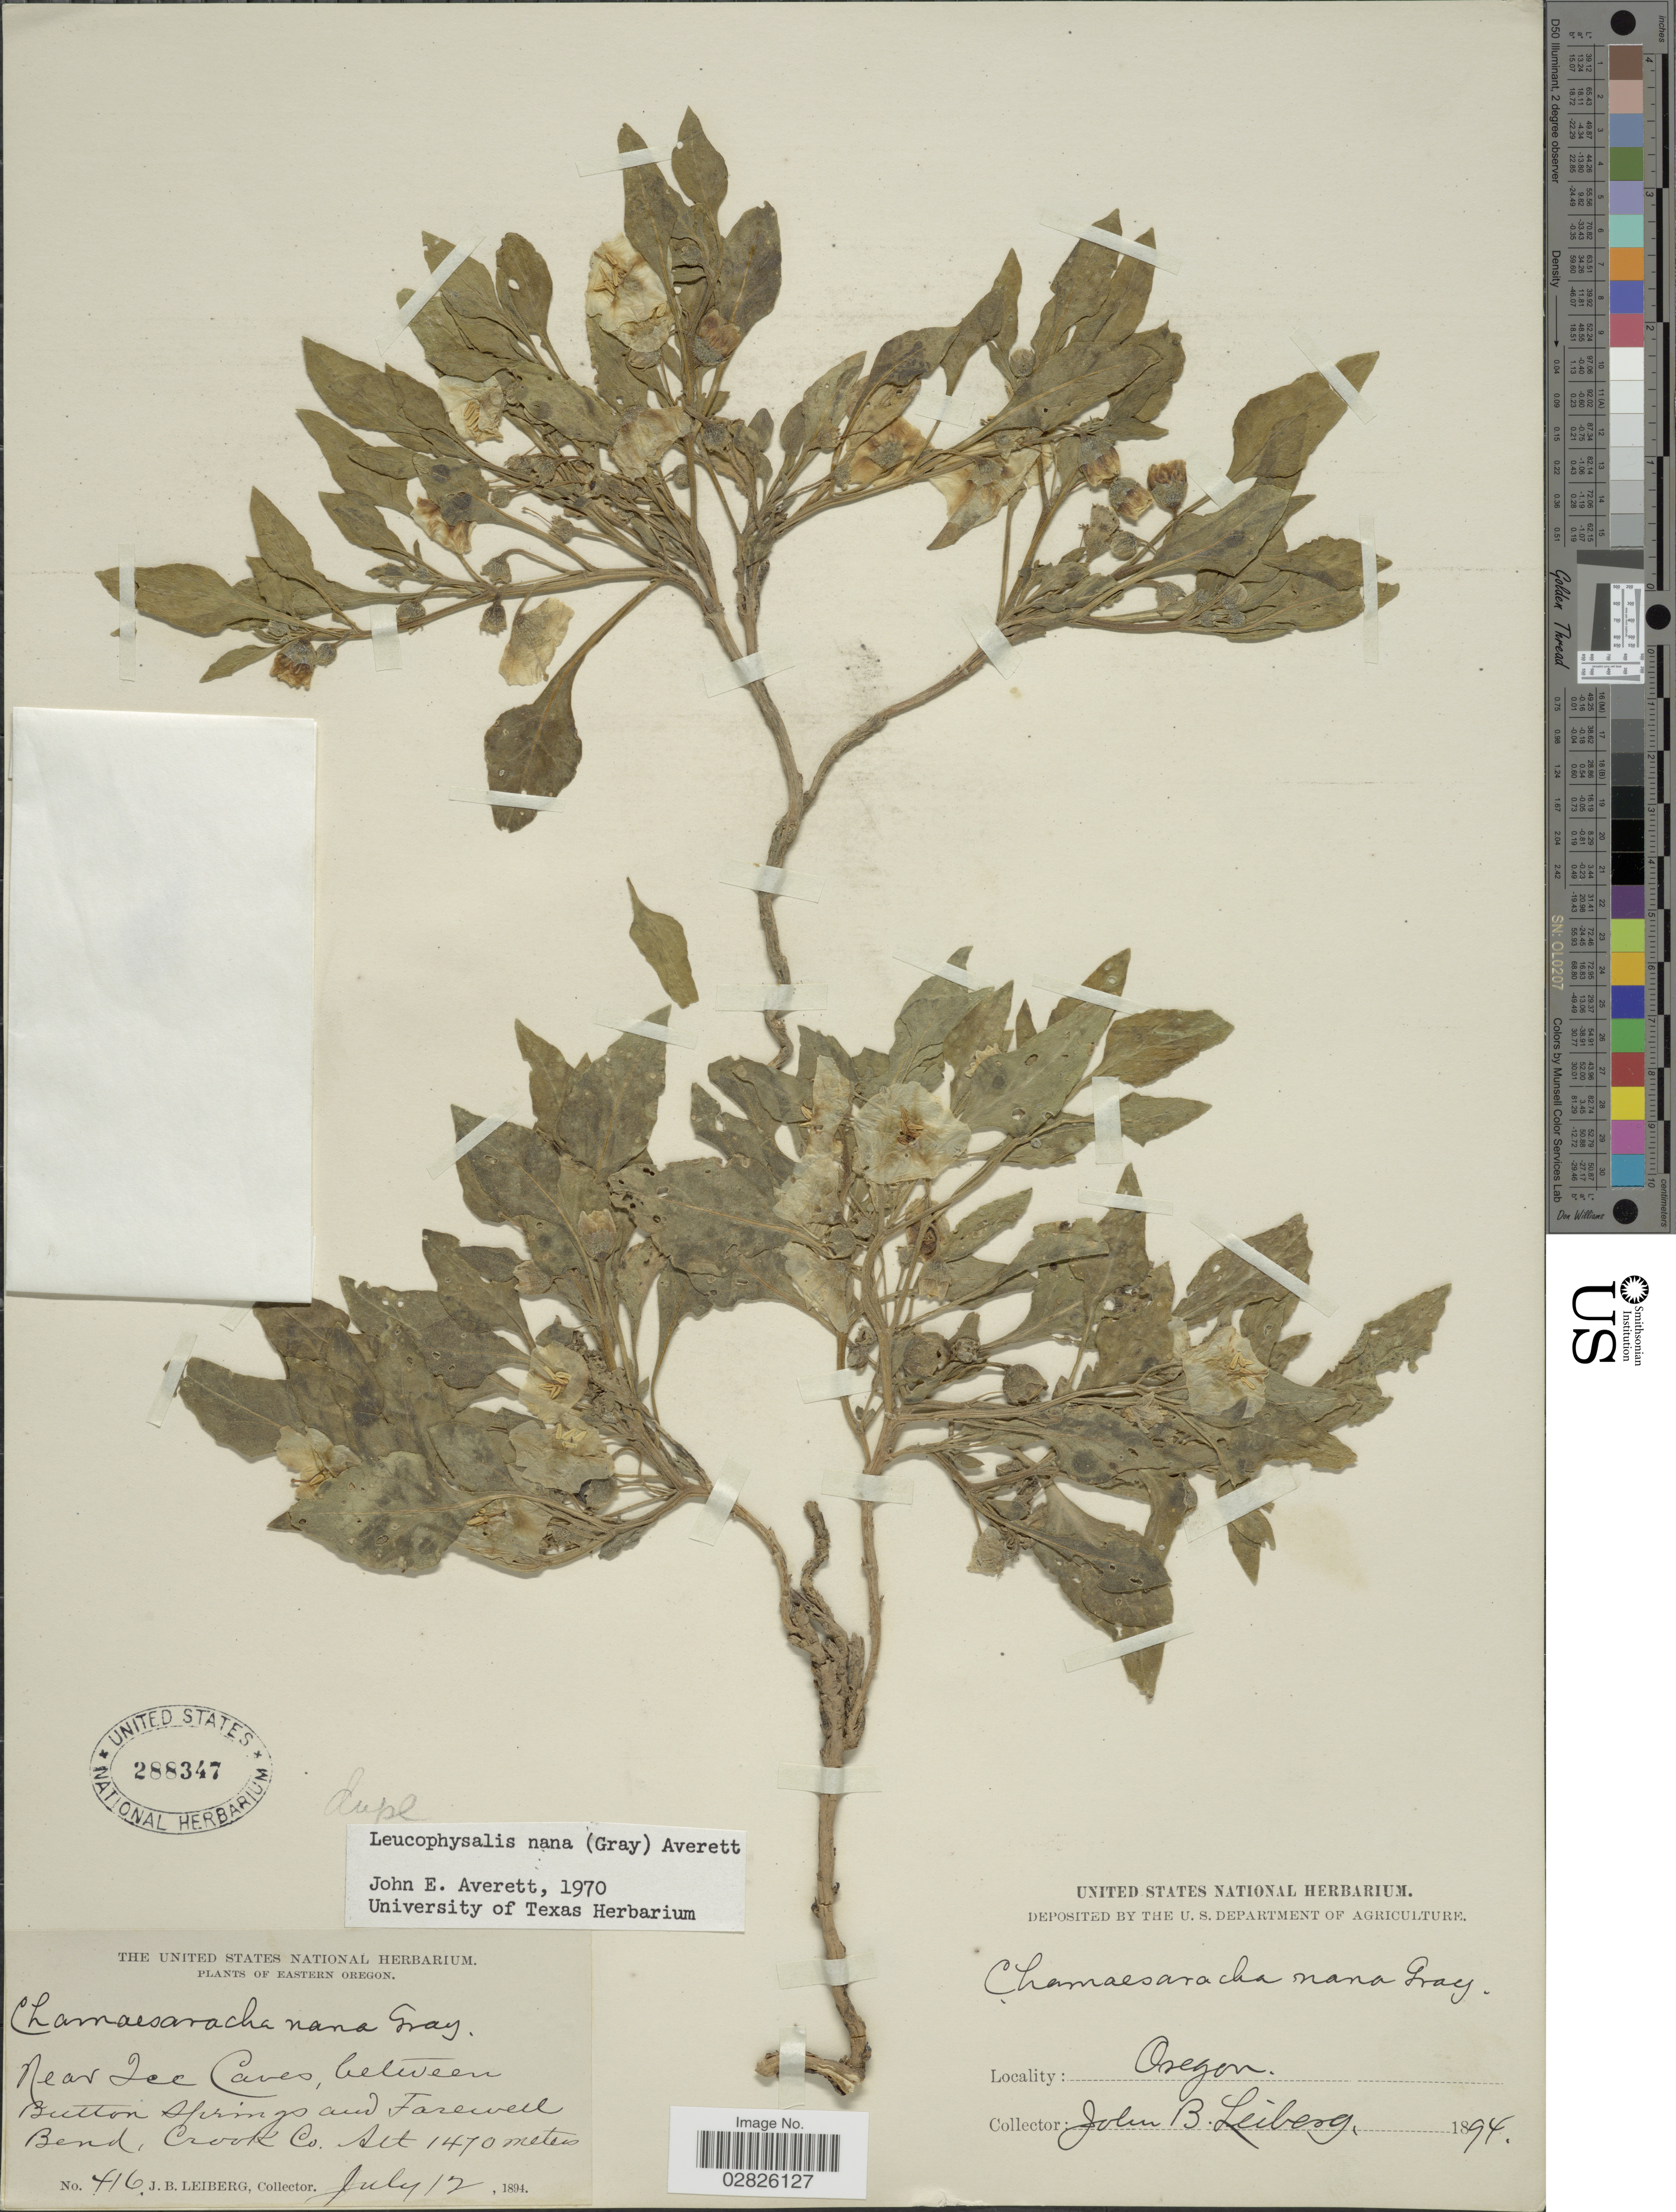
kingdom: Plantae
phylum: Tracheophyta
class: Magnoliopsida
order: Solanales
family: Solanaceae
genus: Leucophysalis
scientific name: Leucophysalis nana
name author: (A. Gray) Averett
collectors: J. B. Leiberg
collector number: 416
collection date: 1894-07-12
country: United States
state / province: Oregon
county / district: Crook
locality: Eastern Oregon. Near Ice Caves, between Button Springs and Farewell Bend, Crook Co.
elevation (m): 1470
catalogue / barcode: US 288347